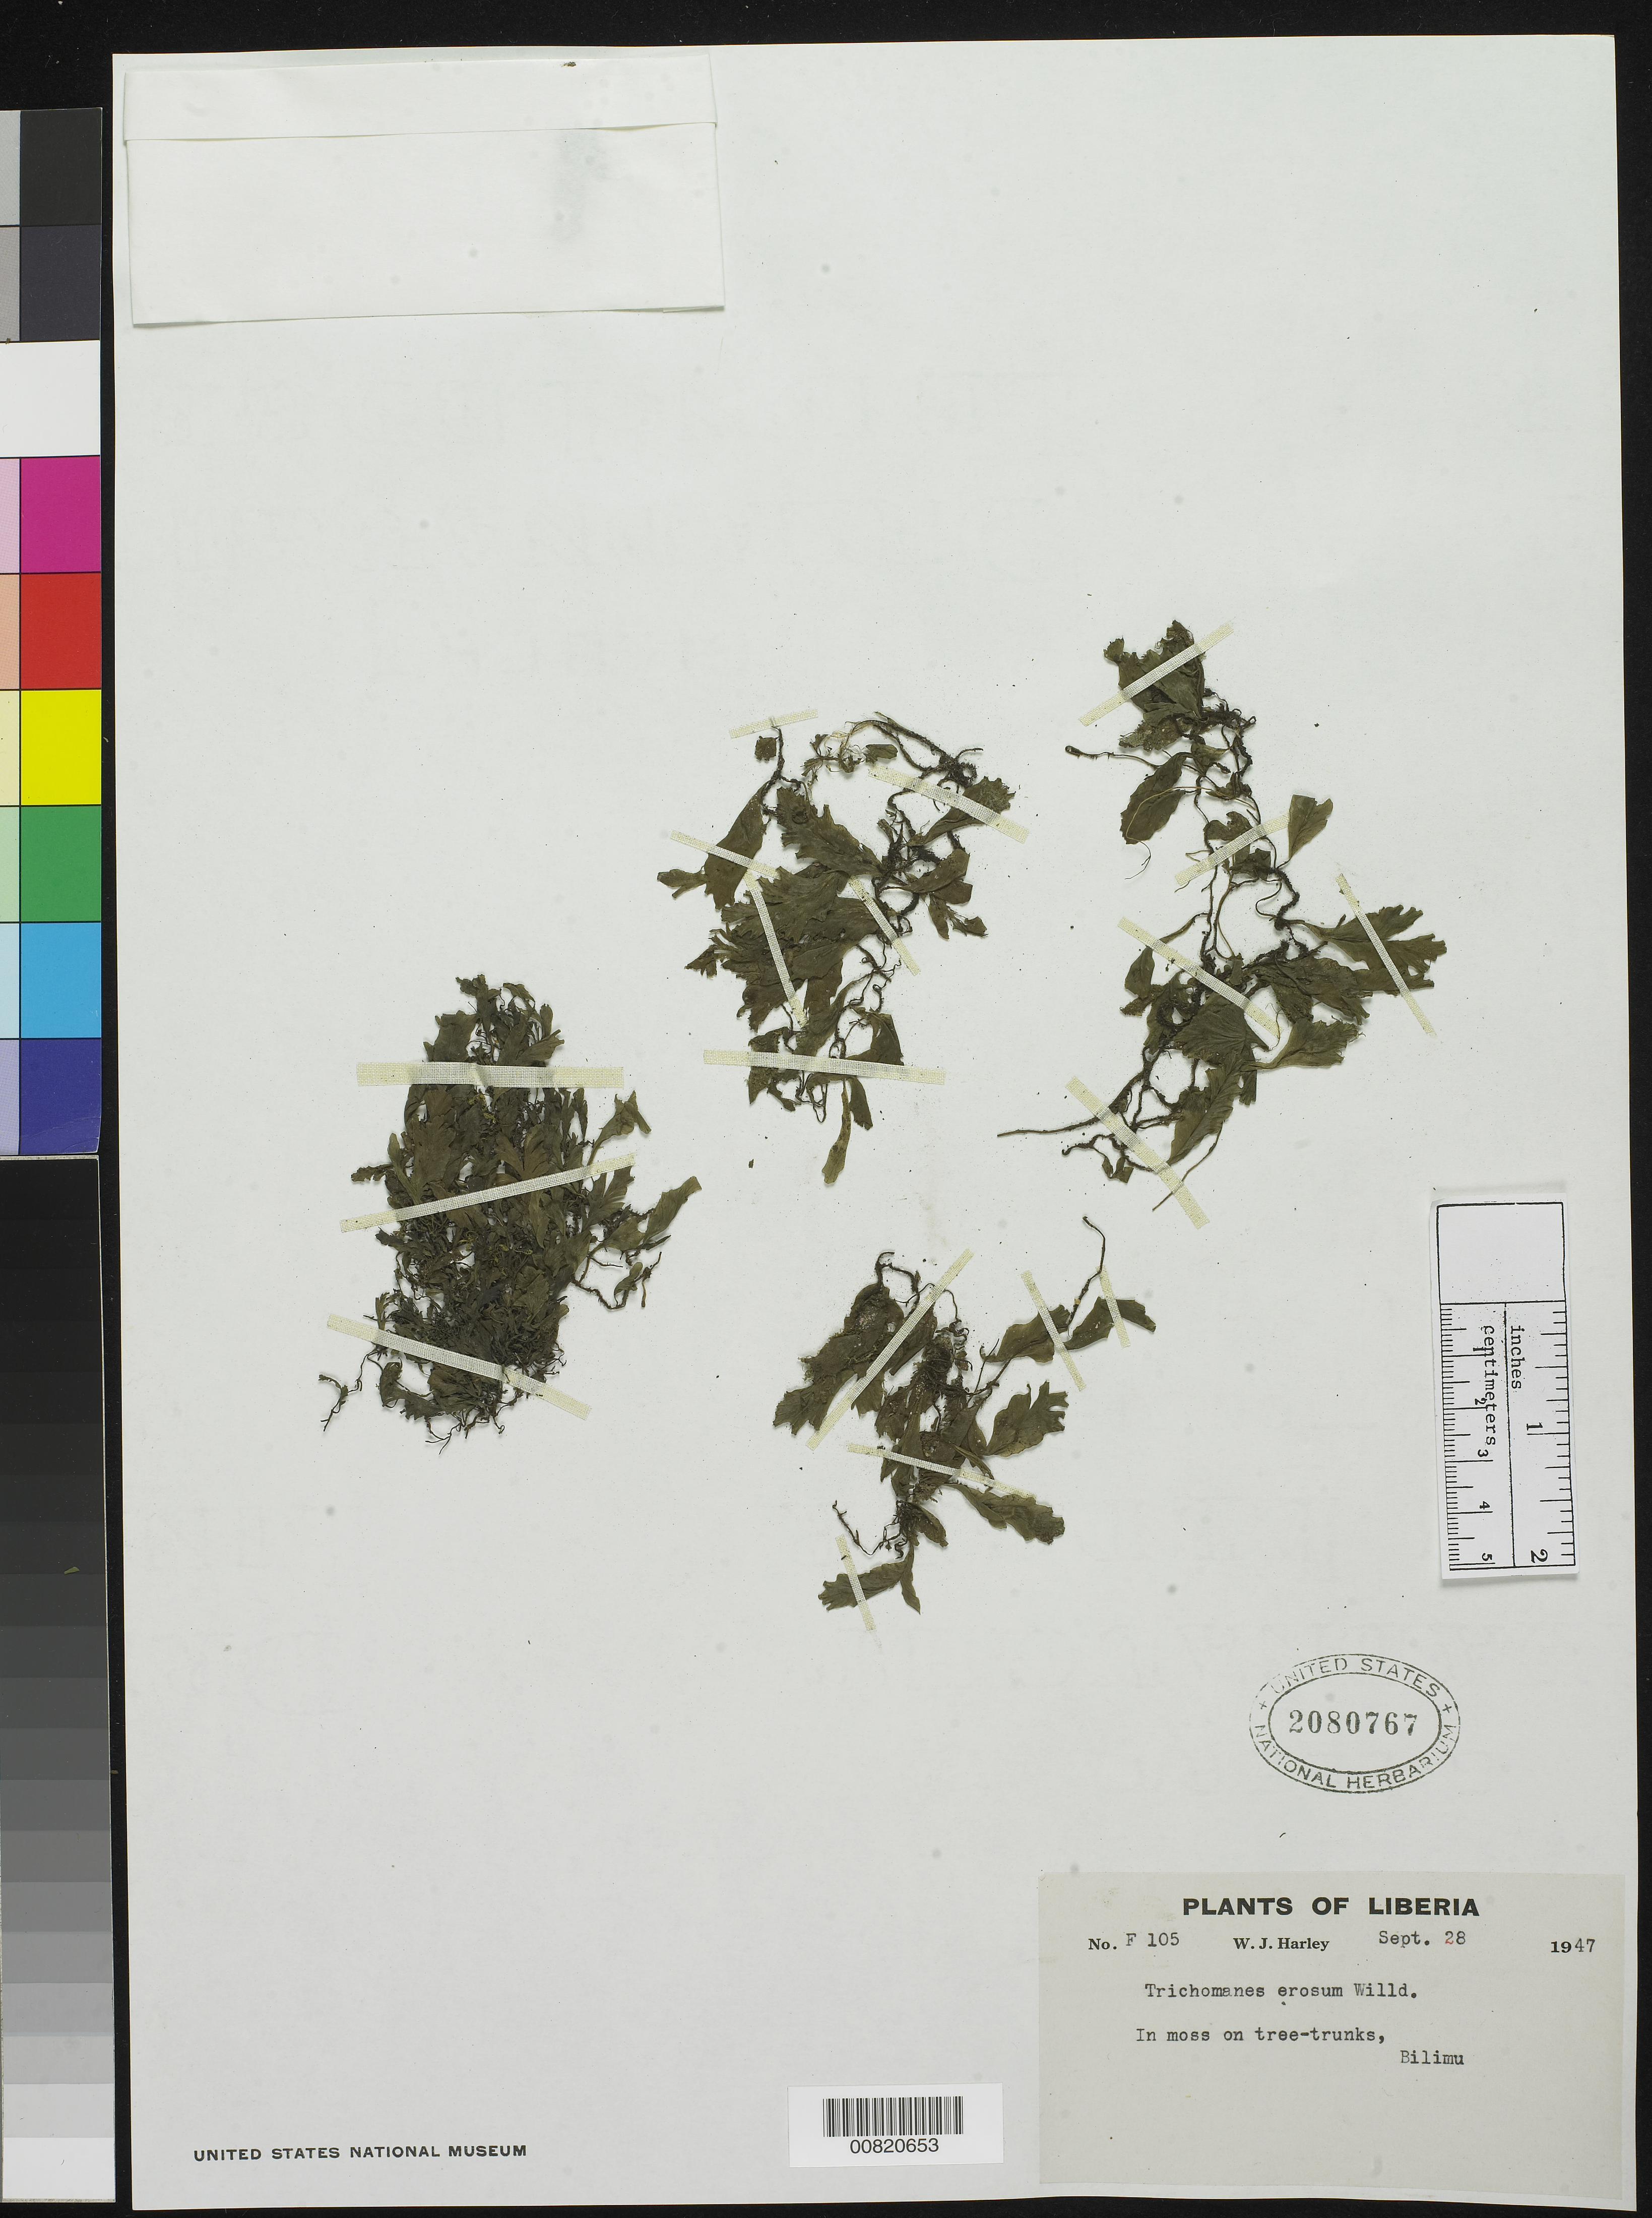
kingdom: Plantae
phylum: Tracheophyta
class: Polypodiopsida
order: Hymenophyllales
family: Hymenophyllaceae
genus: Didymoglossum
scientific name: Didymoglossum erosum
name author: (Willd.) J.P. Roux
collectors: W. Harley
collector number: F 105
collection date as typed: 28 Sep 1947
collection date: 1947-09-28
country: Liberia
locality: Bilimu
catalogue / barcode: US 2080767